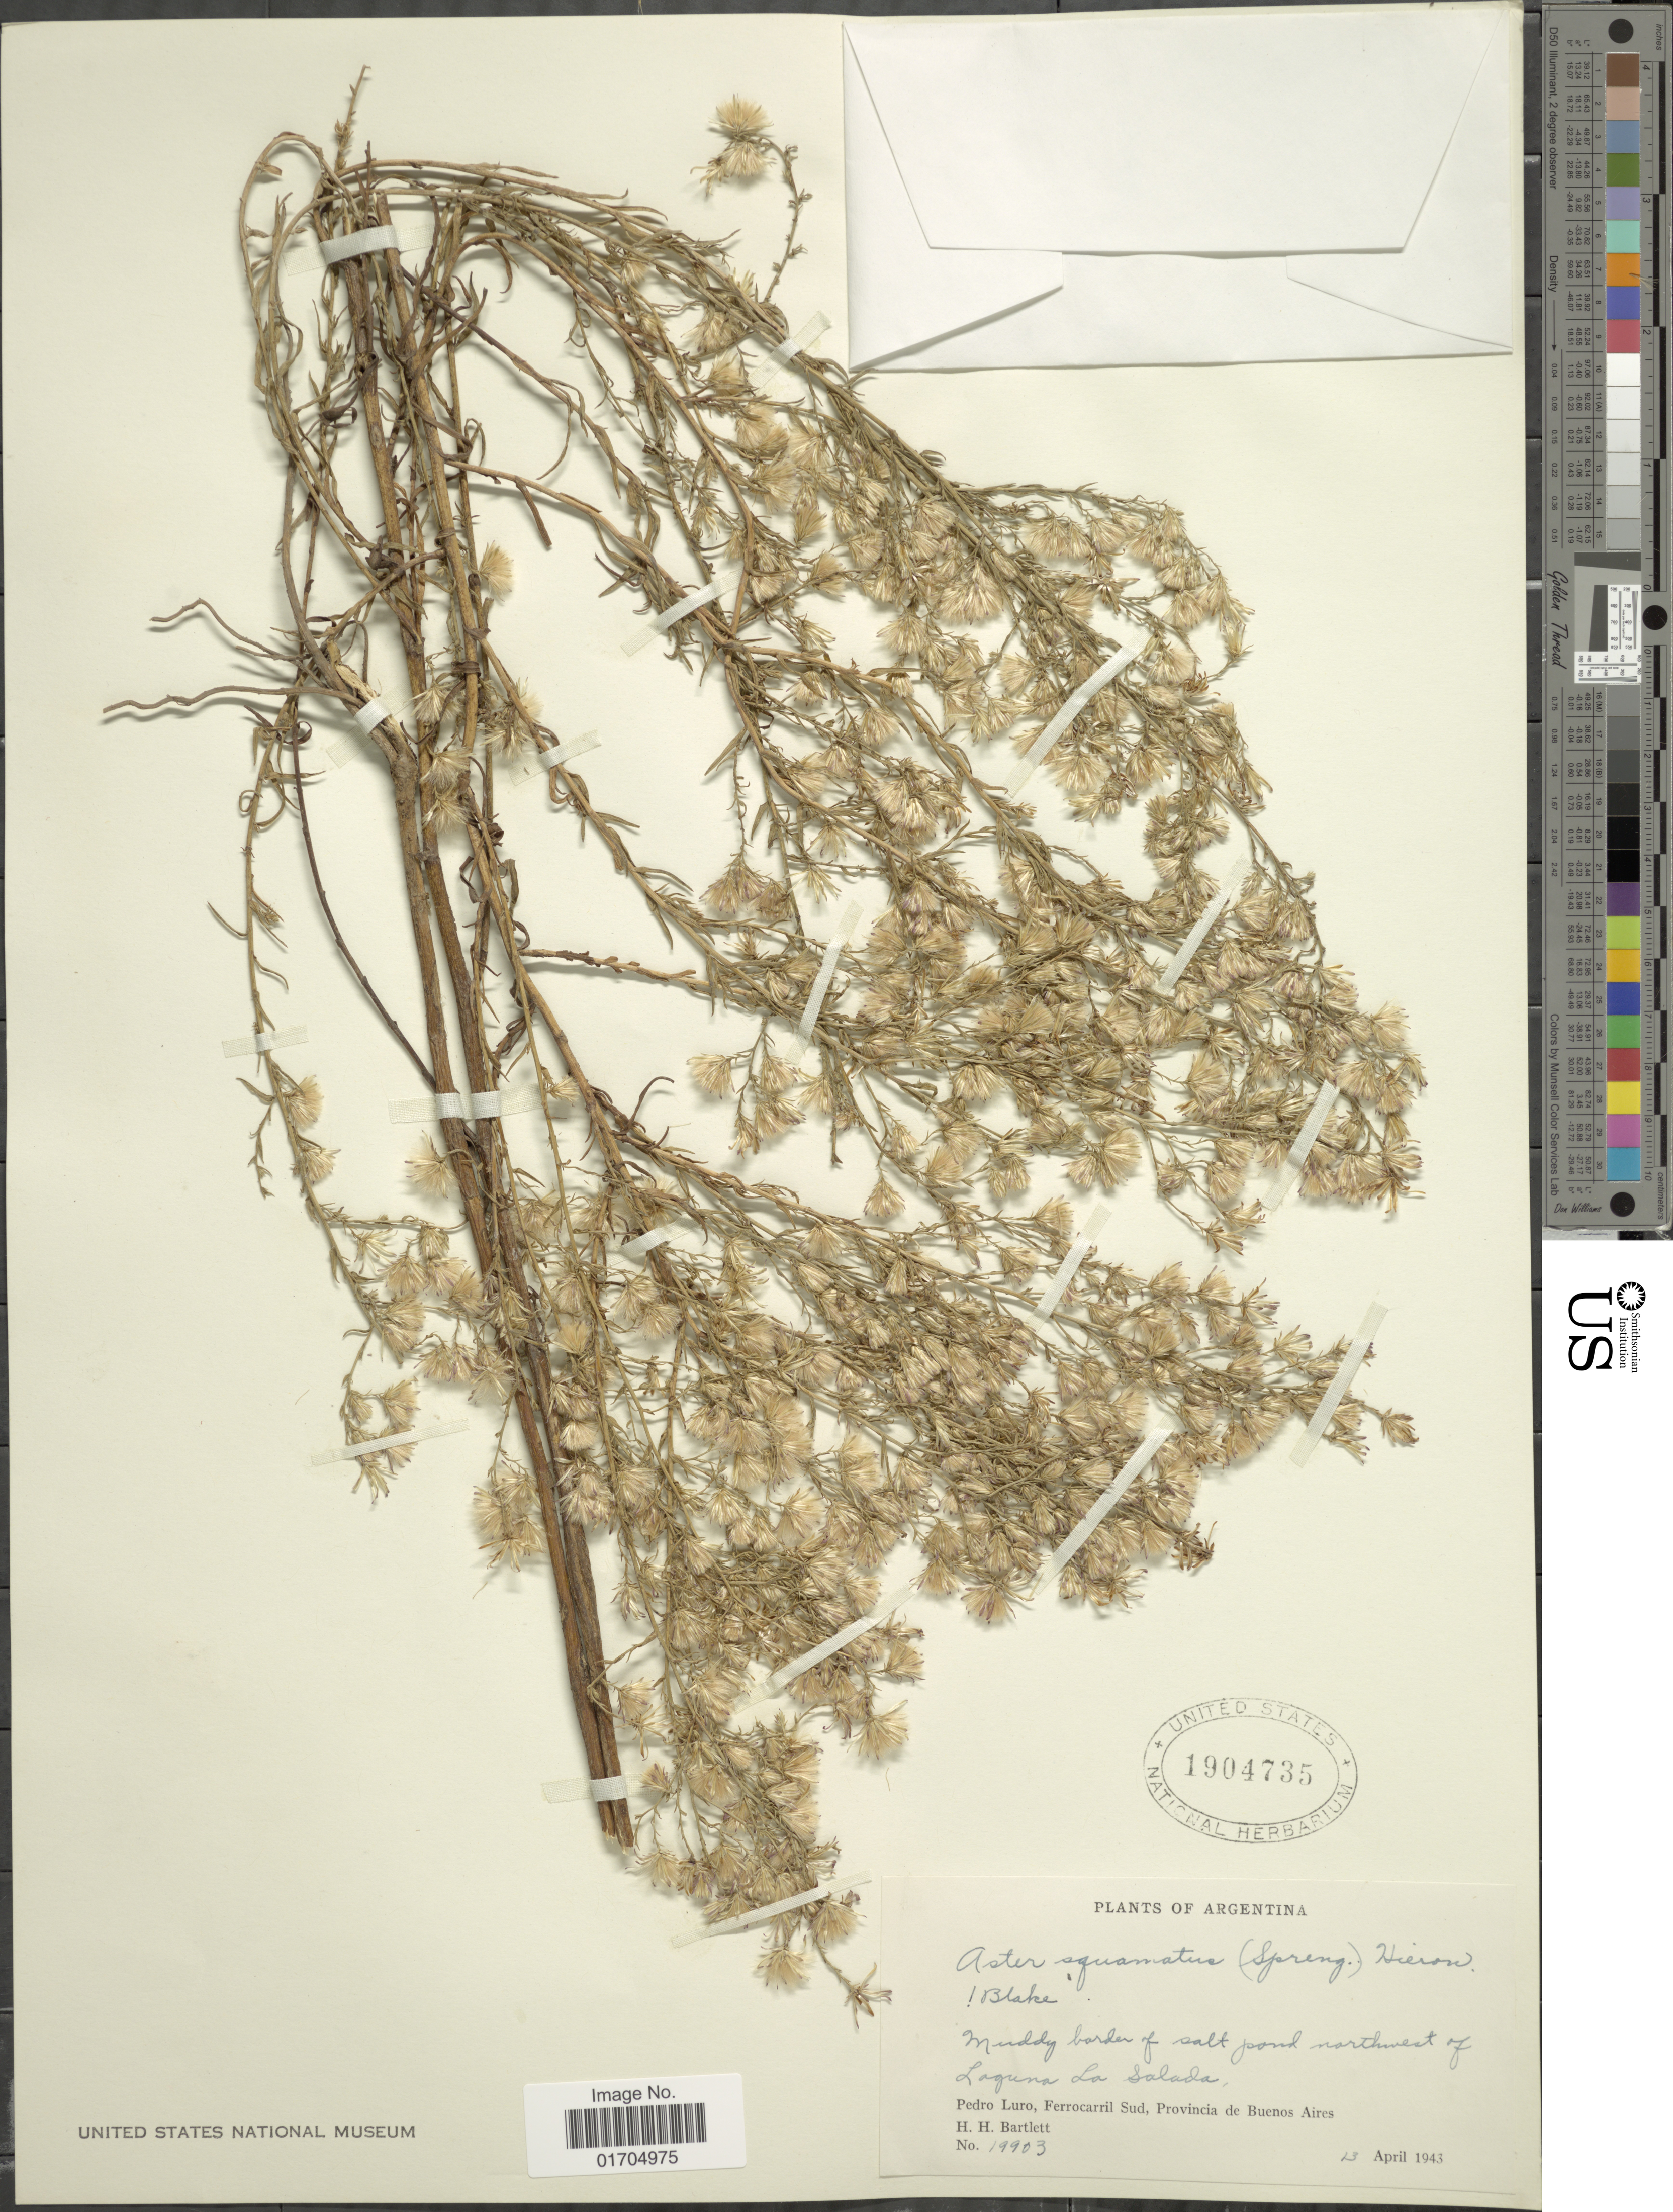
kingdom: Plantae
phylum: Tracheophyta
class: Magnoliopsida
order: Asterales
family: Asteraceae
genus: Symphyotrichum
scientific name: Symphyotrichum squamatum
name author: (Spreng.) G.L. Nesom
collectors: H. H. Bartlett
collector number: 19903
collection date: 1943-04-23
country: Argentina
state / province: Buenos Aires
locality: Muddy border of salt pond northwest of Laguna La Salada, Pedro Luro, Ferrocarril Sud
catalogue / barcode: US 1904735